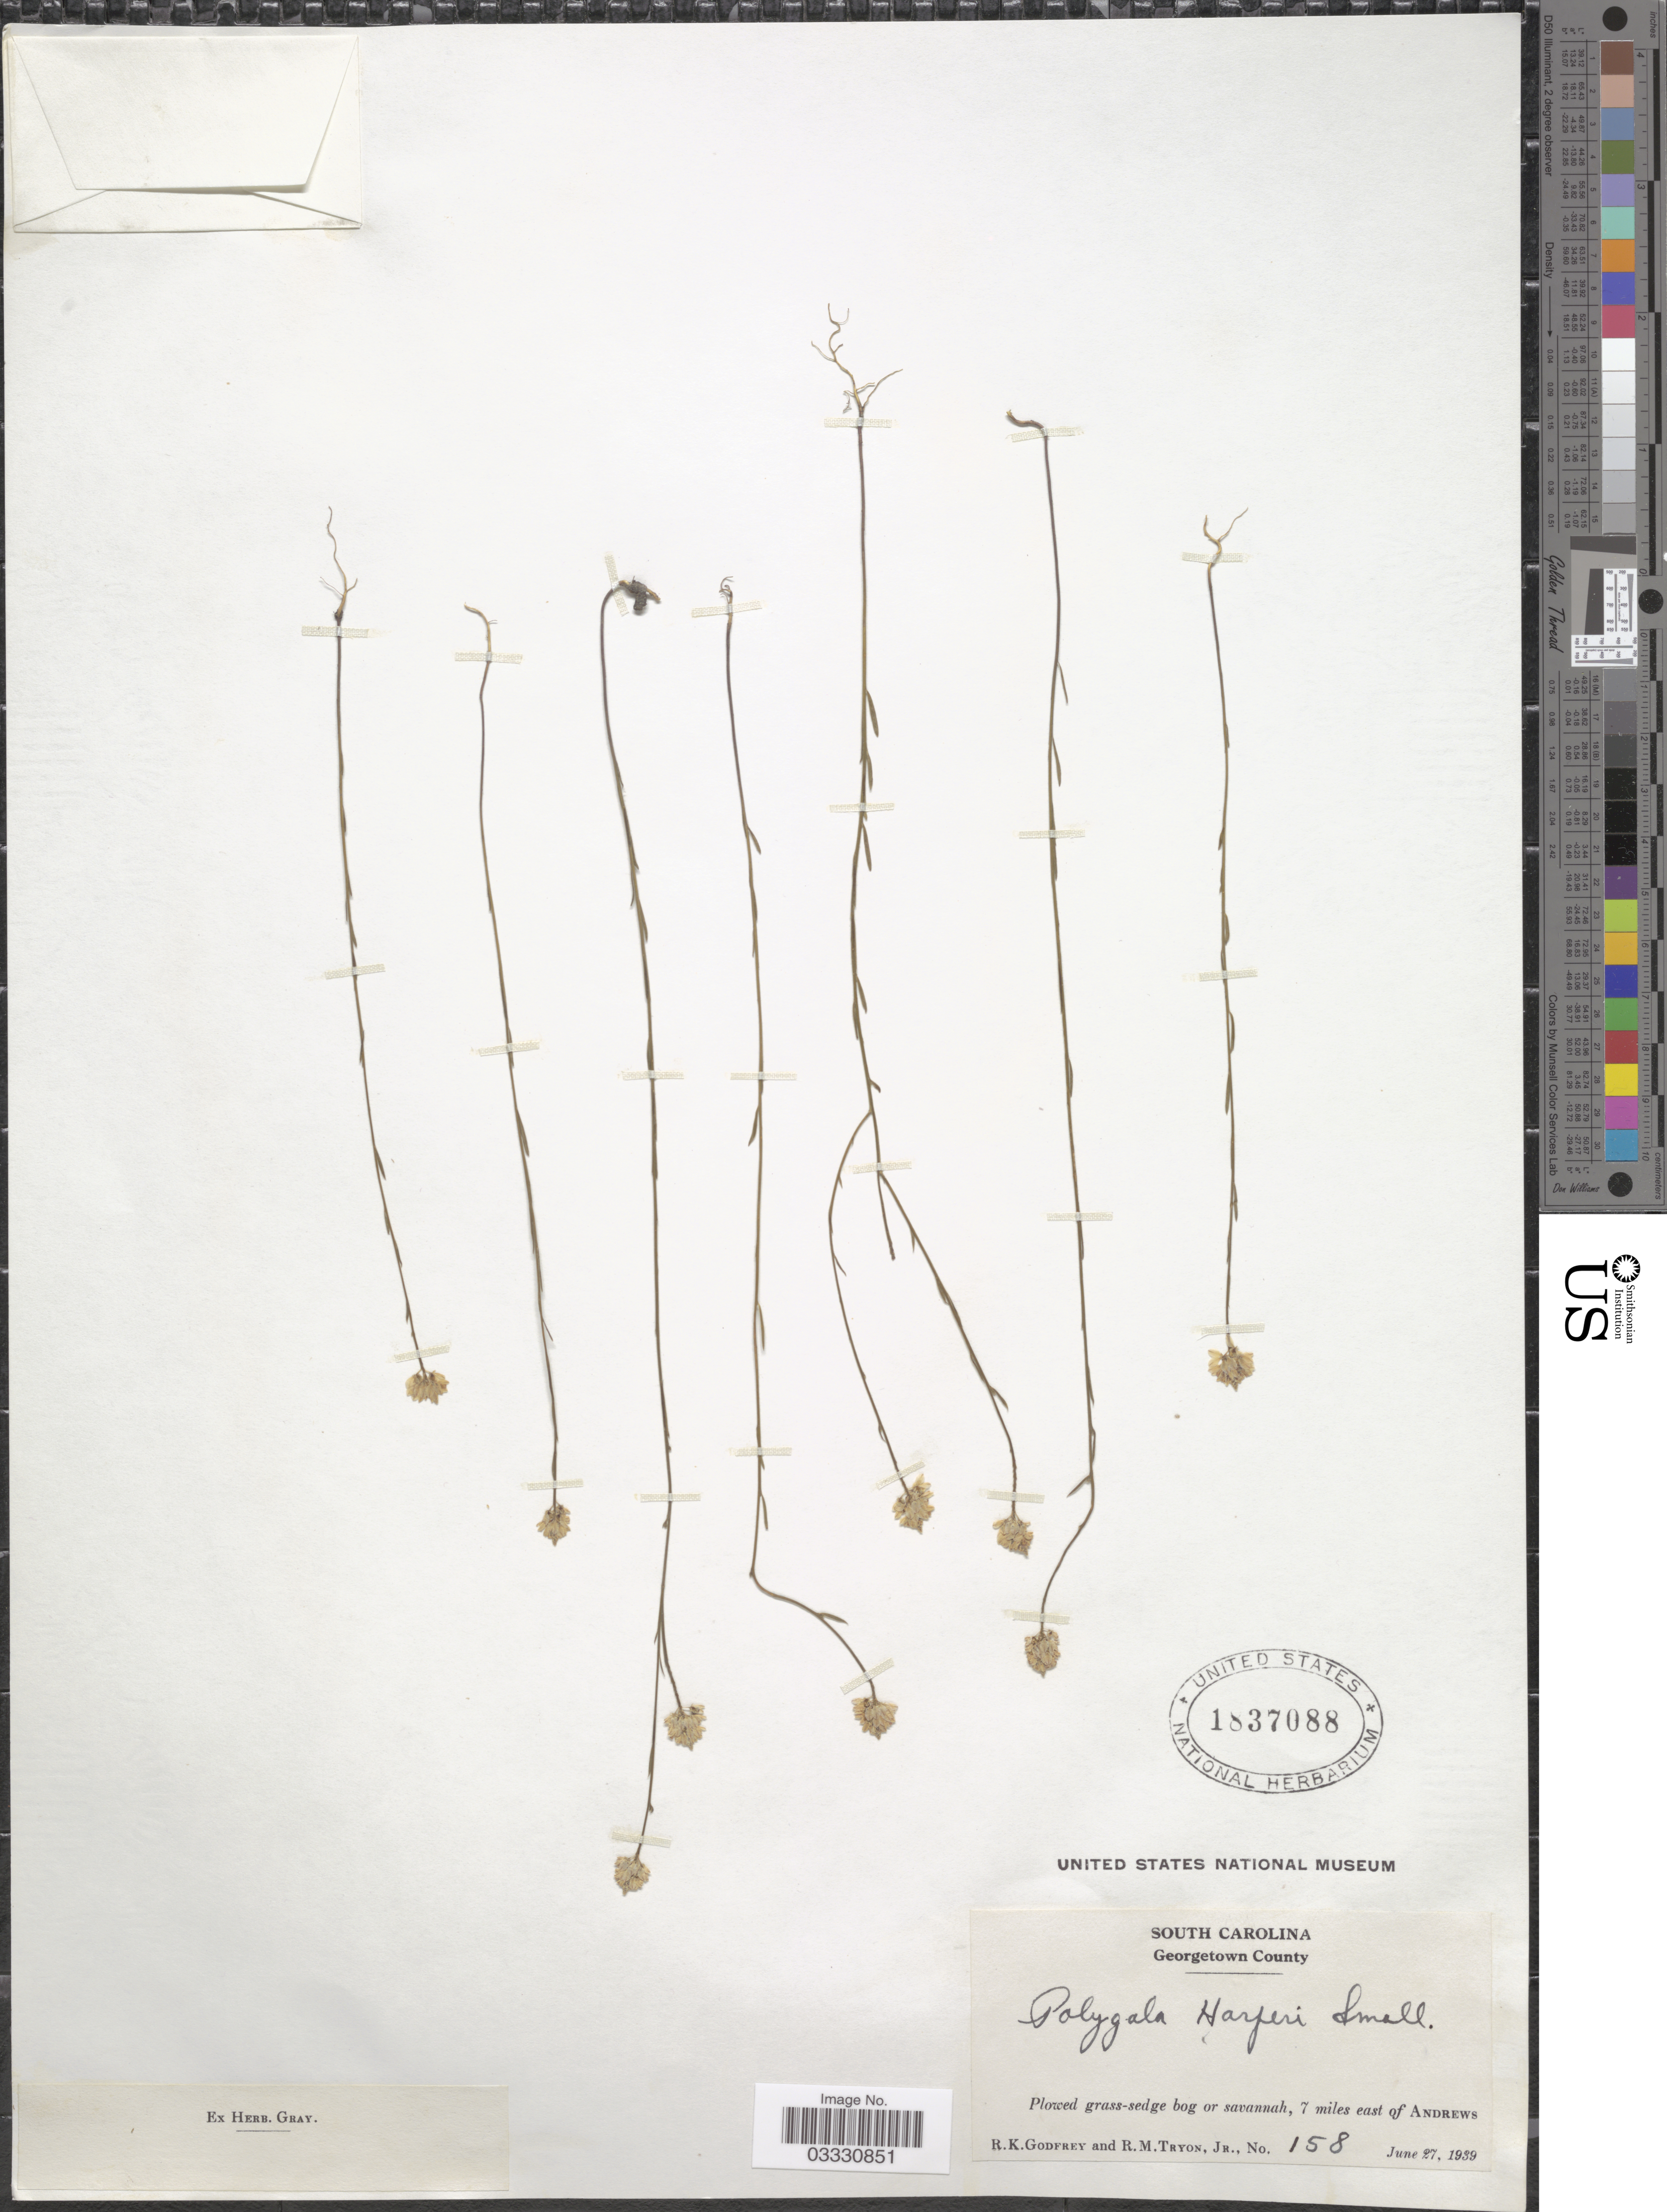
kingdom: Plantae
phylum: Tracheophyta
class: Magnoliopsida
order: Fabales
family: Polygalaceae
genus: Polygala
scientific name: Polygala harperi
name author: Small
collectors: R. K. Godfrey & R. Tryon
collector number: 158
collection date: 1939-06-27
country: United States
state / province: South Carolina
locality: Georgetown County. 7 miles east of Andrews.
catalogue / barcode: US 1837088